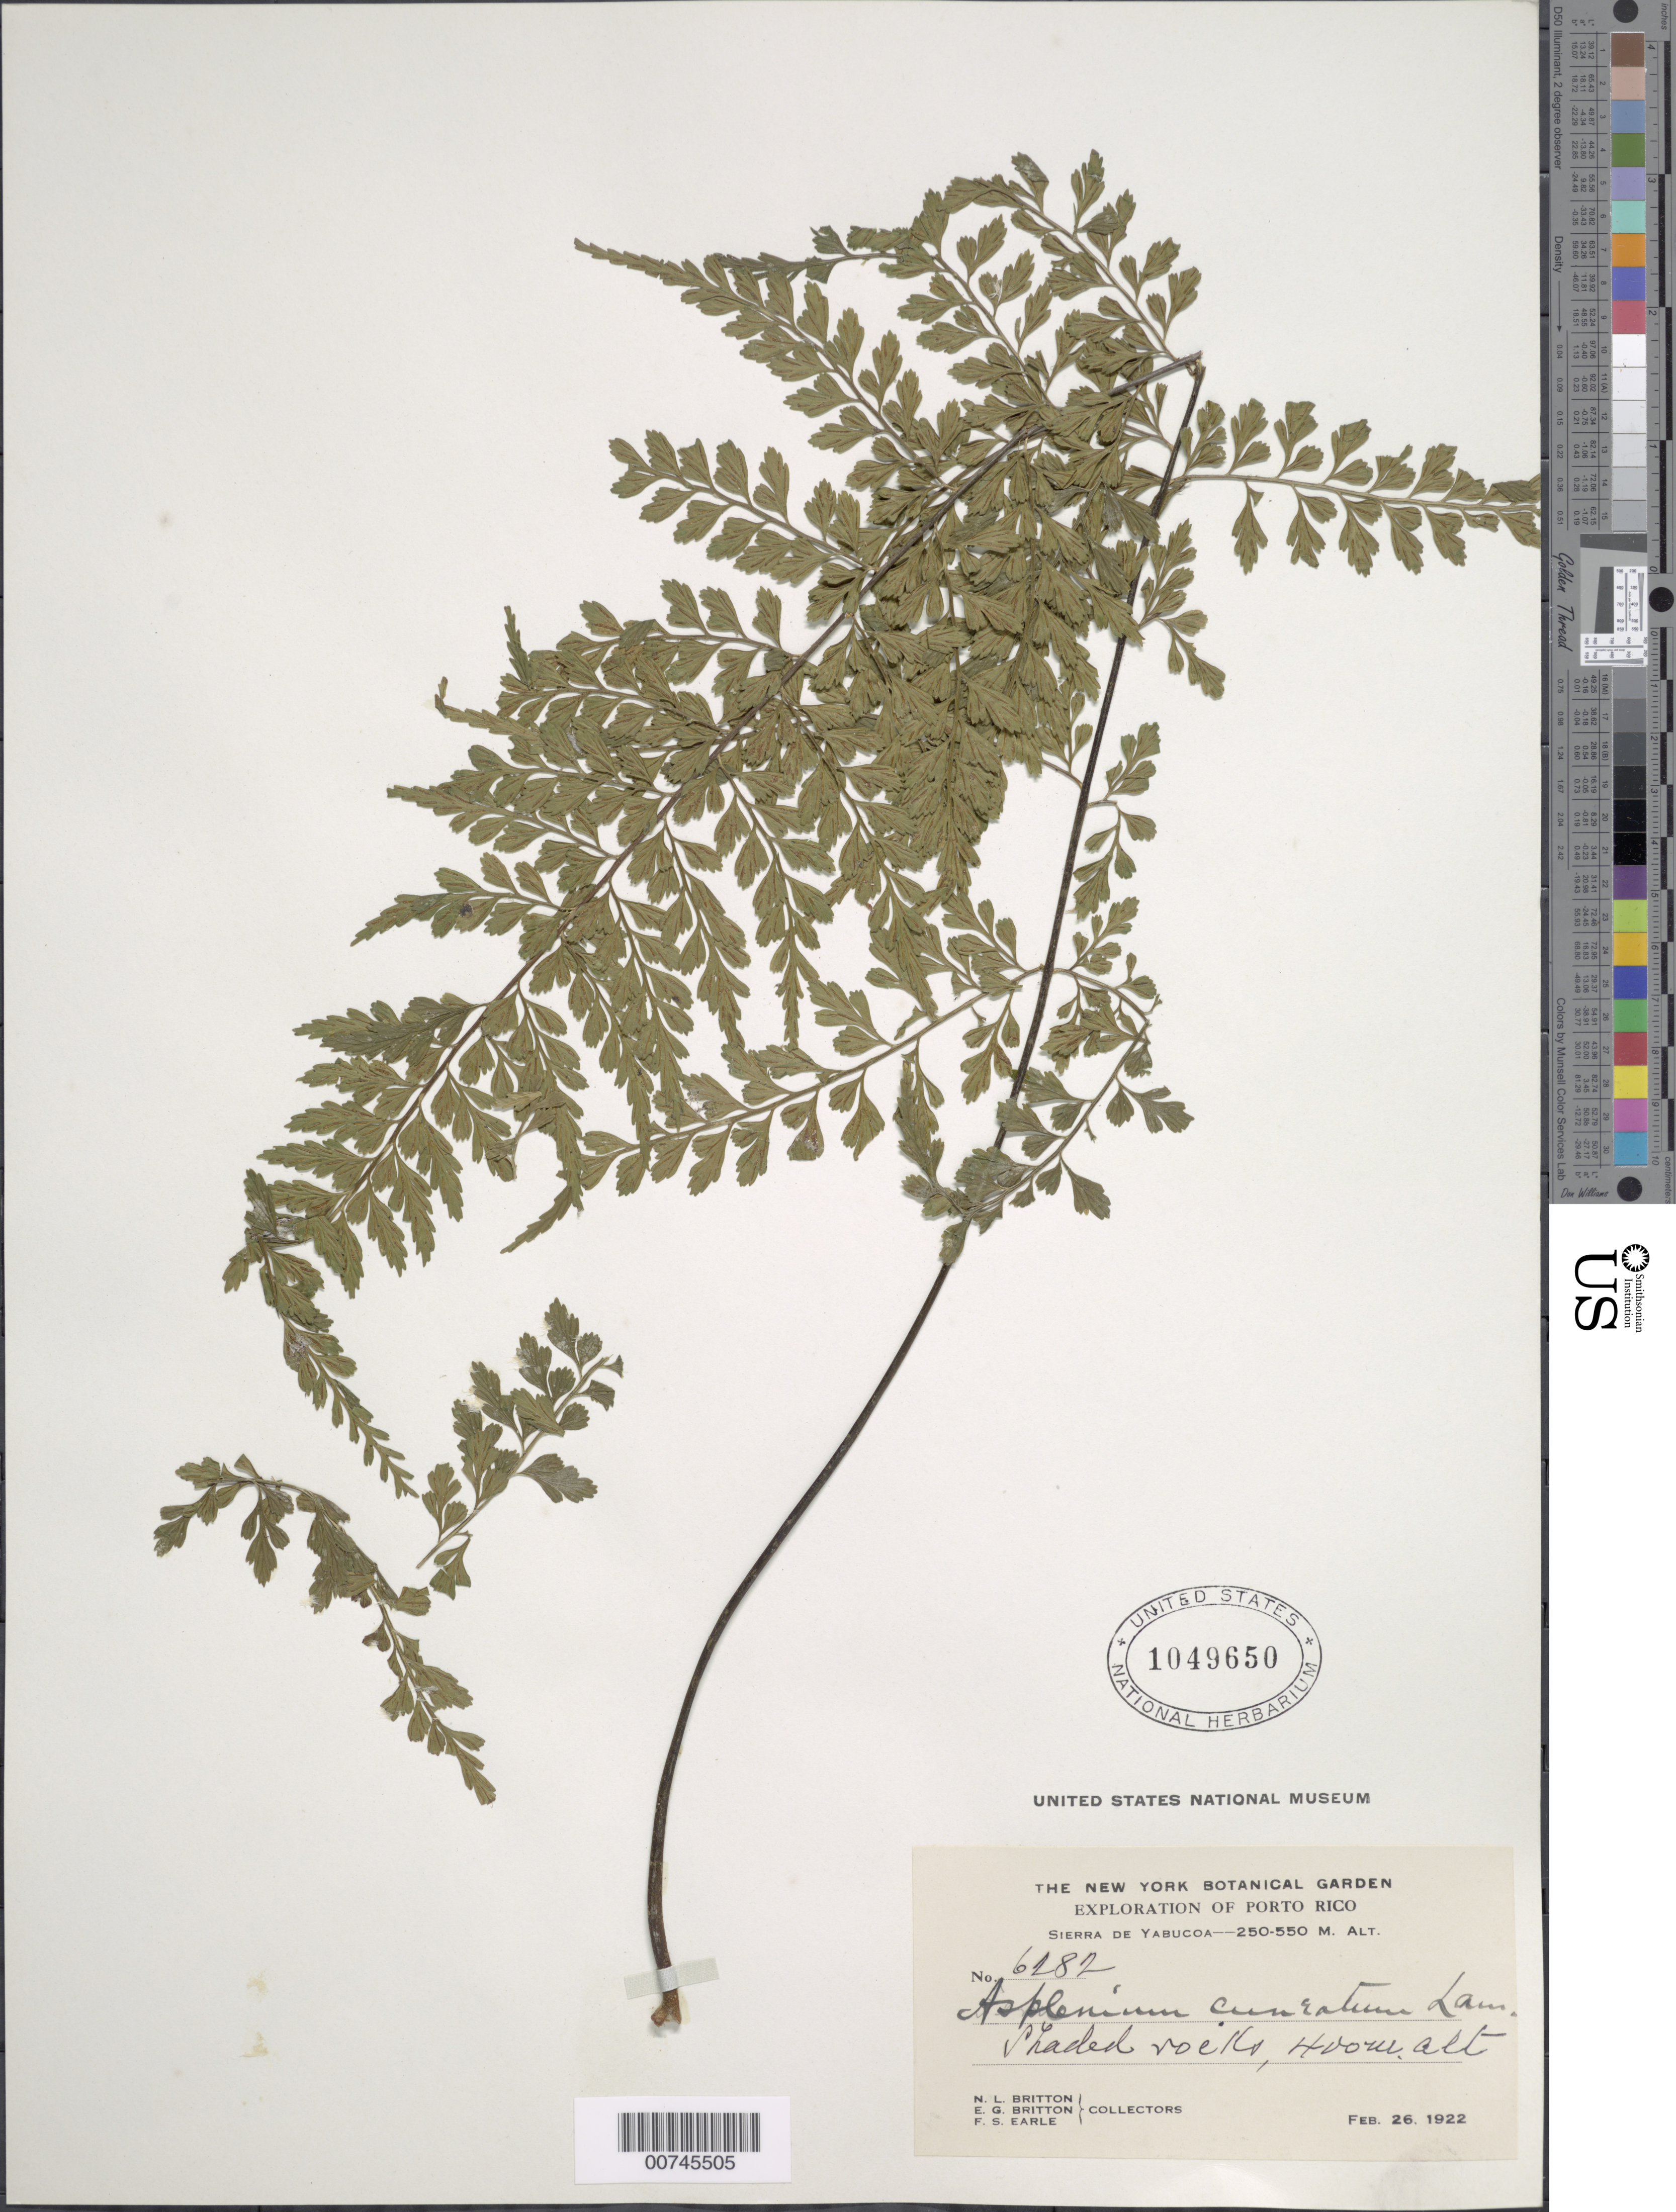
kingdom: Plantae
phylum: Tracheophyta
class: Polypodiopsida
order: Polypodiales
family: Aspleniaceae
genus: Asplenium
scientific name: Asplenium cuneatum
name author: Lam.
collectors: N. Britton, E. G. Britton & F. S. Earle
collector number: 6282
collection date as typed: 26 Feb 1922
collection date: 1922-02-26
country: Puerto Rico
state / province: Yabucoa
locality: Sierra de Yabucoa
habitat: Shaded rocks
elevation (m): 400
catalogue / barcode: US 1049650